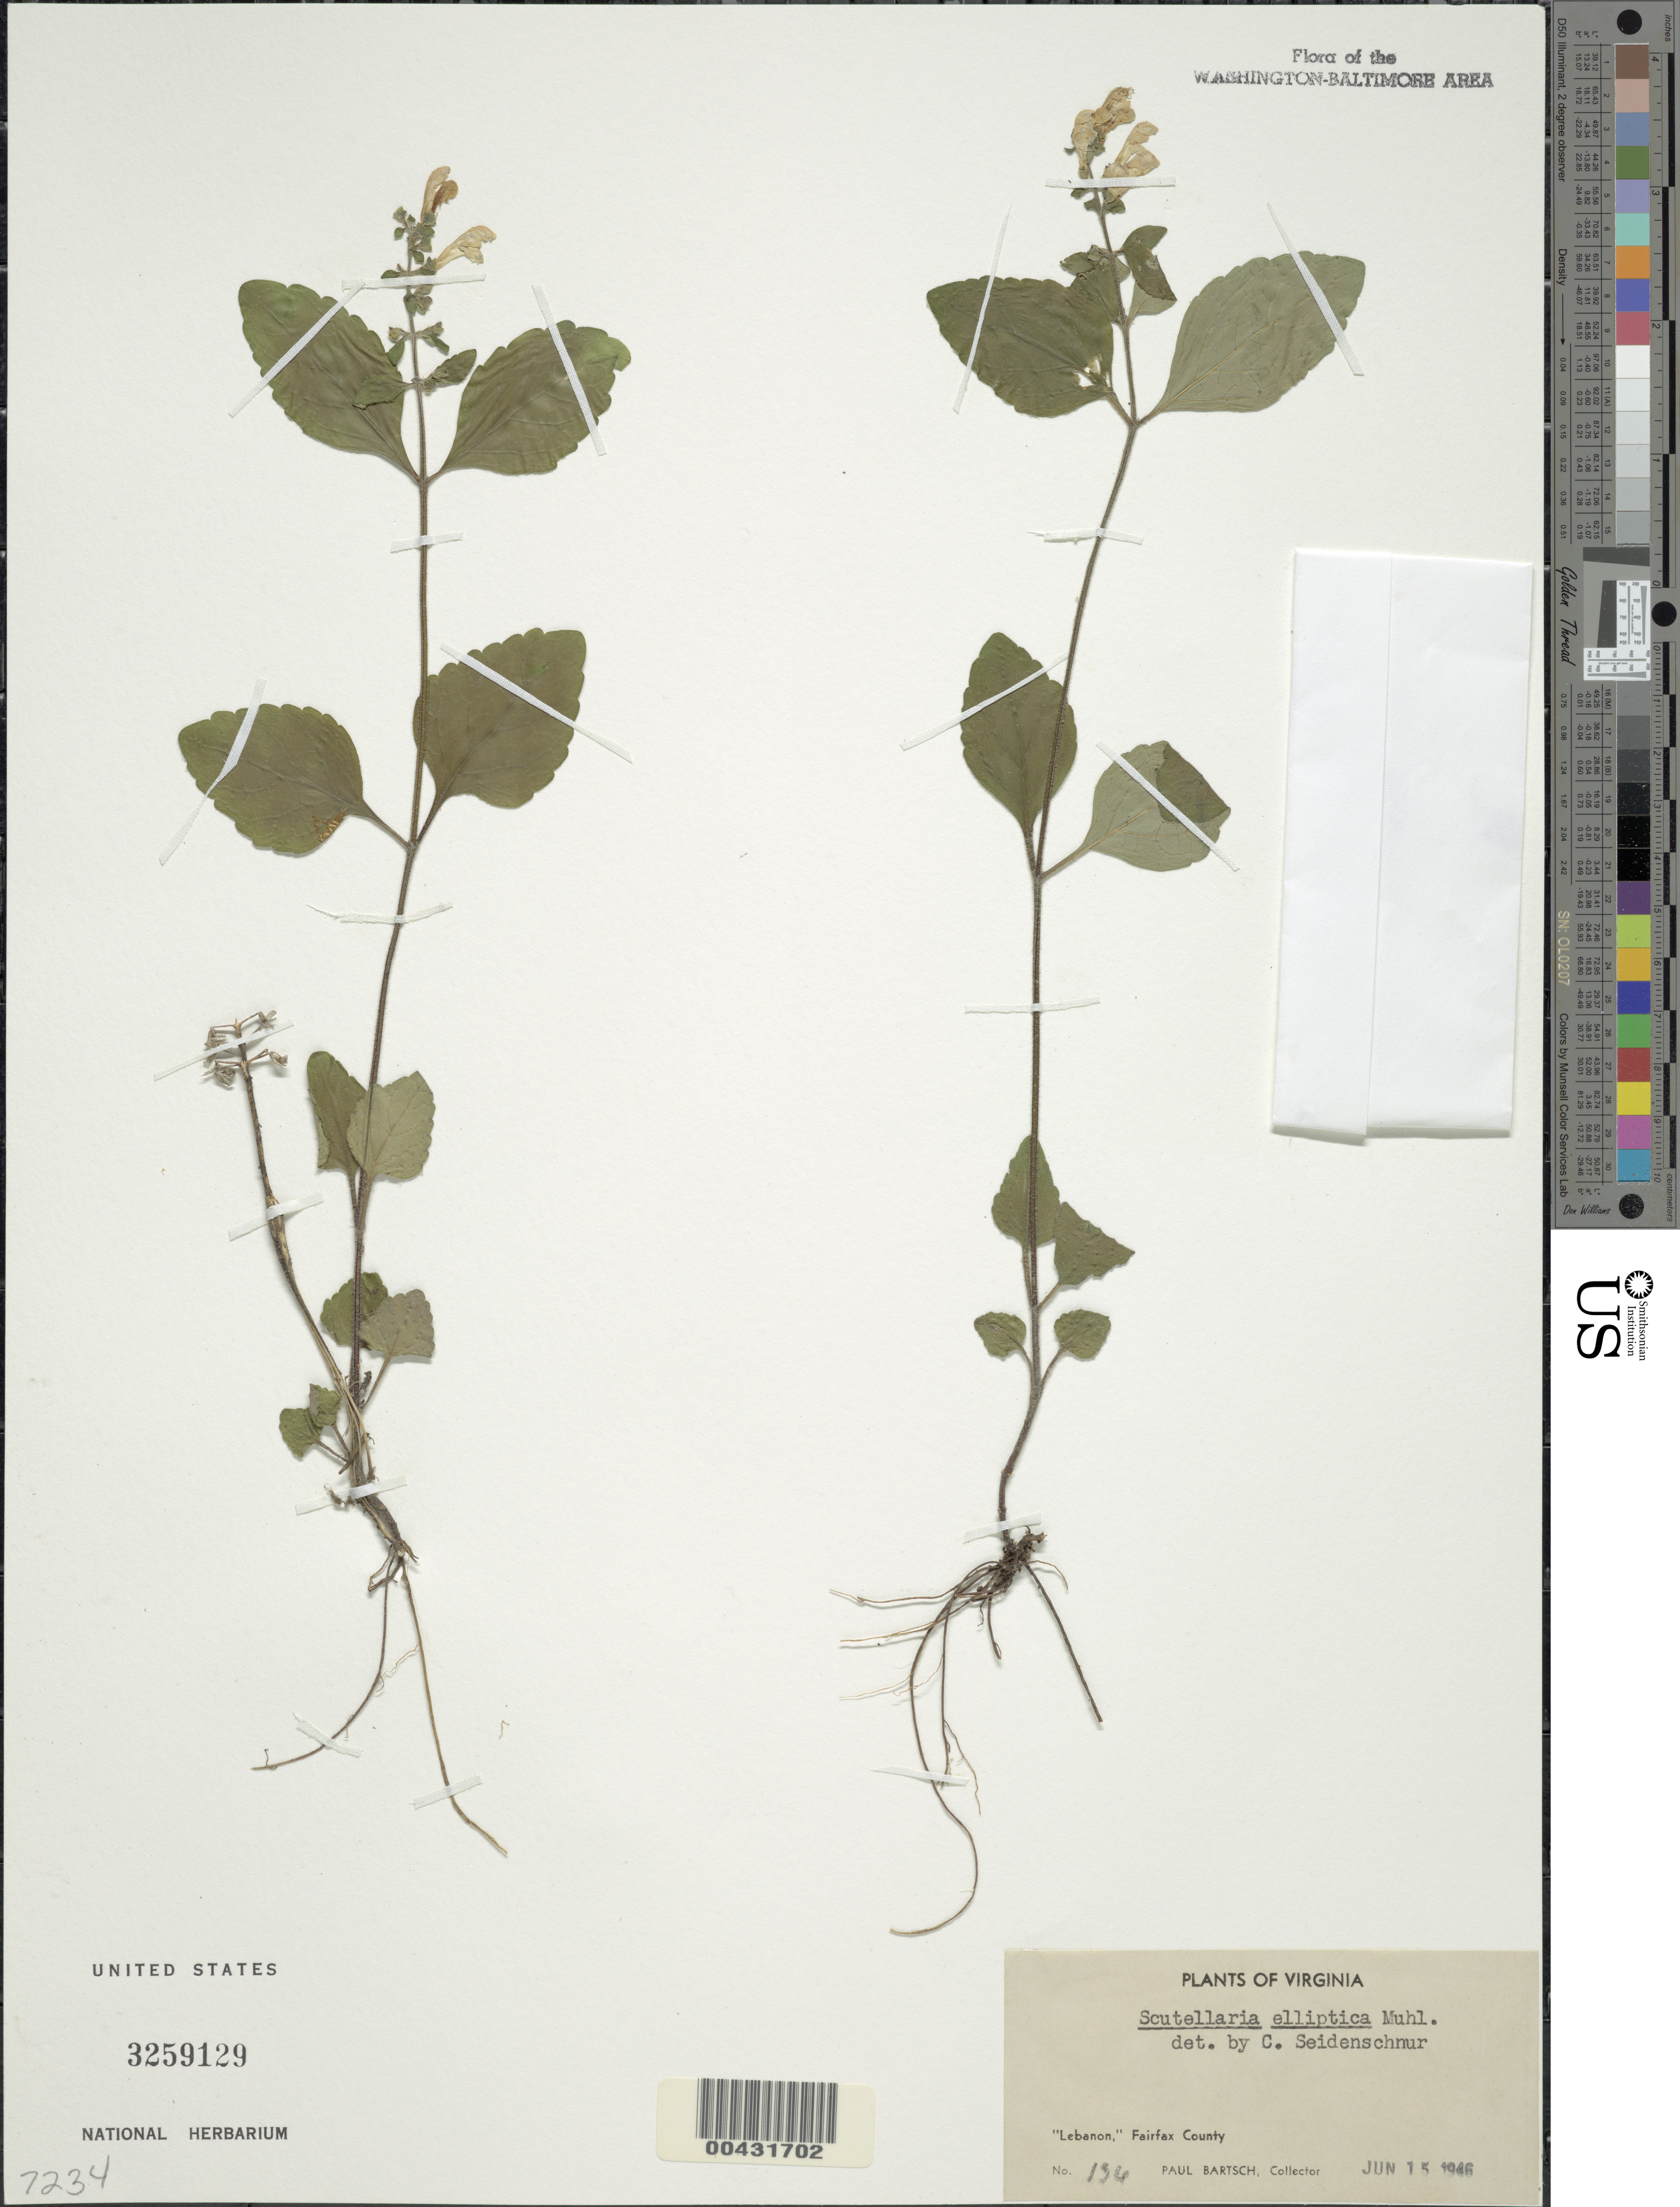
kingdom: Plantae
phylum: Tracheophyta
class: Magnoliopsida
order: Lamiales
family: Lamiaceae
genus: Scutellaria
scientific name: Scutellaria elliptica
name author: Muhl.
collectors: P. Bartsch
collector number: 136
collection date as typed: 15 Jun 1946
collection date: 1946-06-15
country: United States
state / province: Virginia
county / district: Fairfax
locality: Lebanon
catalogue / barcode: US 3259129